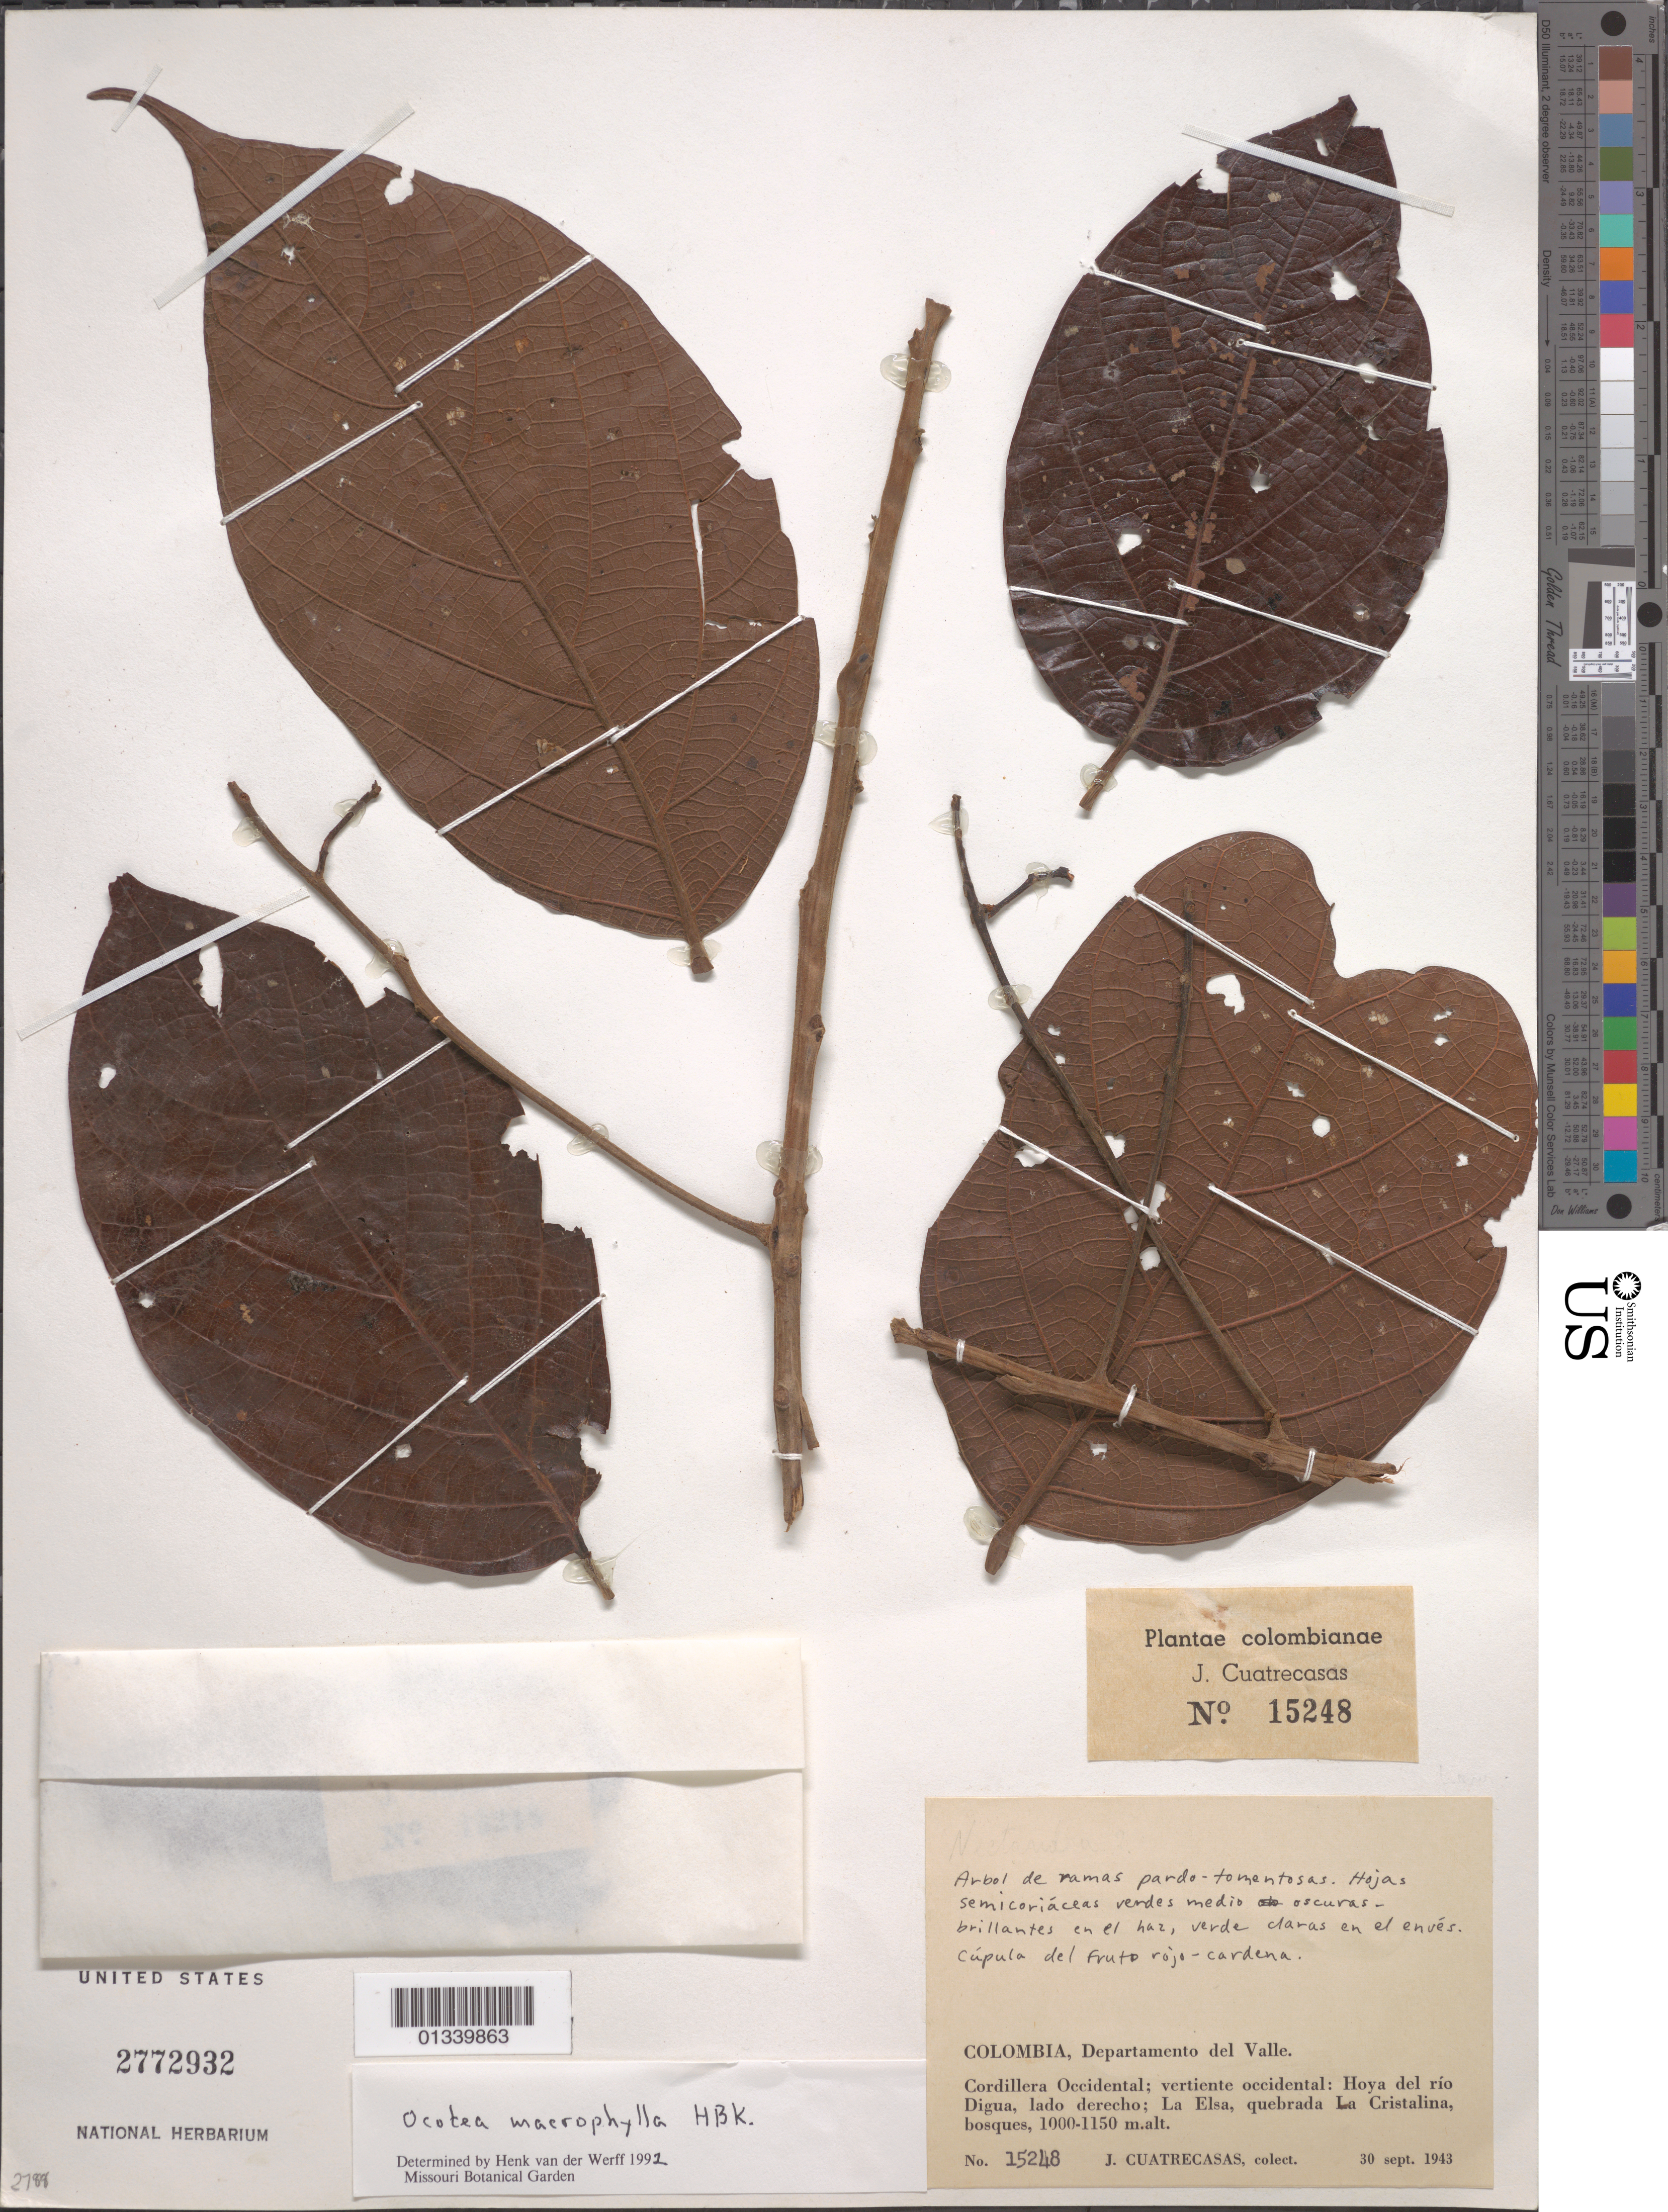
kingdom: Plantae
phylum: Tracheophyta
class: Magnoliopsida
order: Laurales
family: Lauraceae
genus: Ocotea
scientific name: Ocotea macrophylla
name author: Kunth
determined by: van der Werff, H. H.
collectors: J. Cuatrecasas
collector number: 15248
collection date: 1943-09-30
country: Colombia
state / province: Valle del Cauca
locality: Cordillera Occidental; vertiente occidental: Hoya del rio Digua, lado derecho; La Elsa, quebrada La Cristalina.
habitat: Bosques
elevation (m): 1000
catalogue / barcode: US 2772932